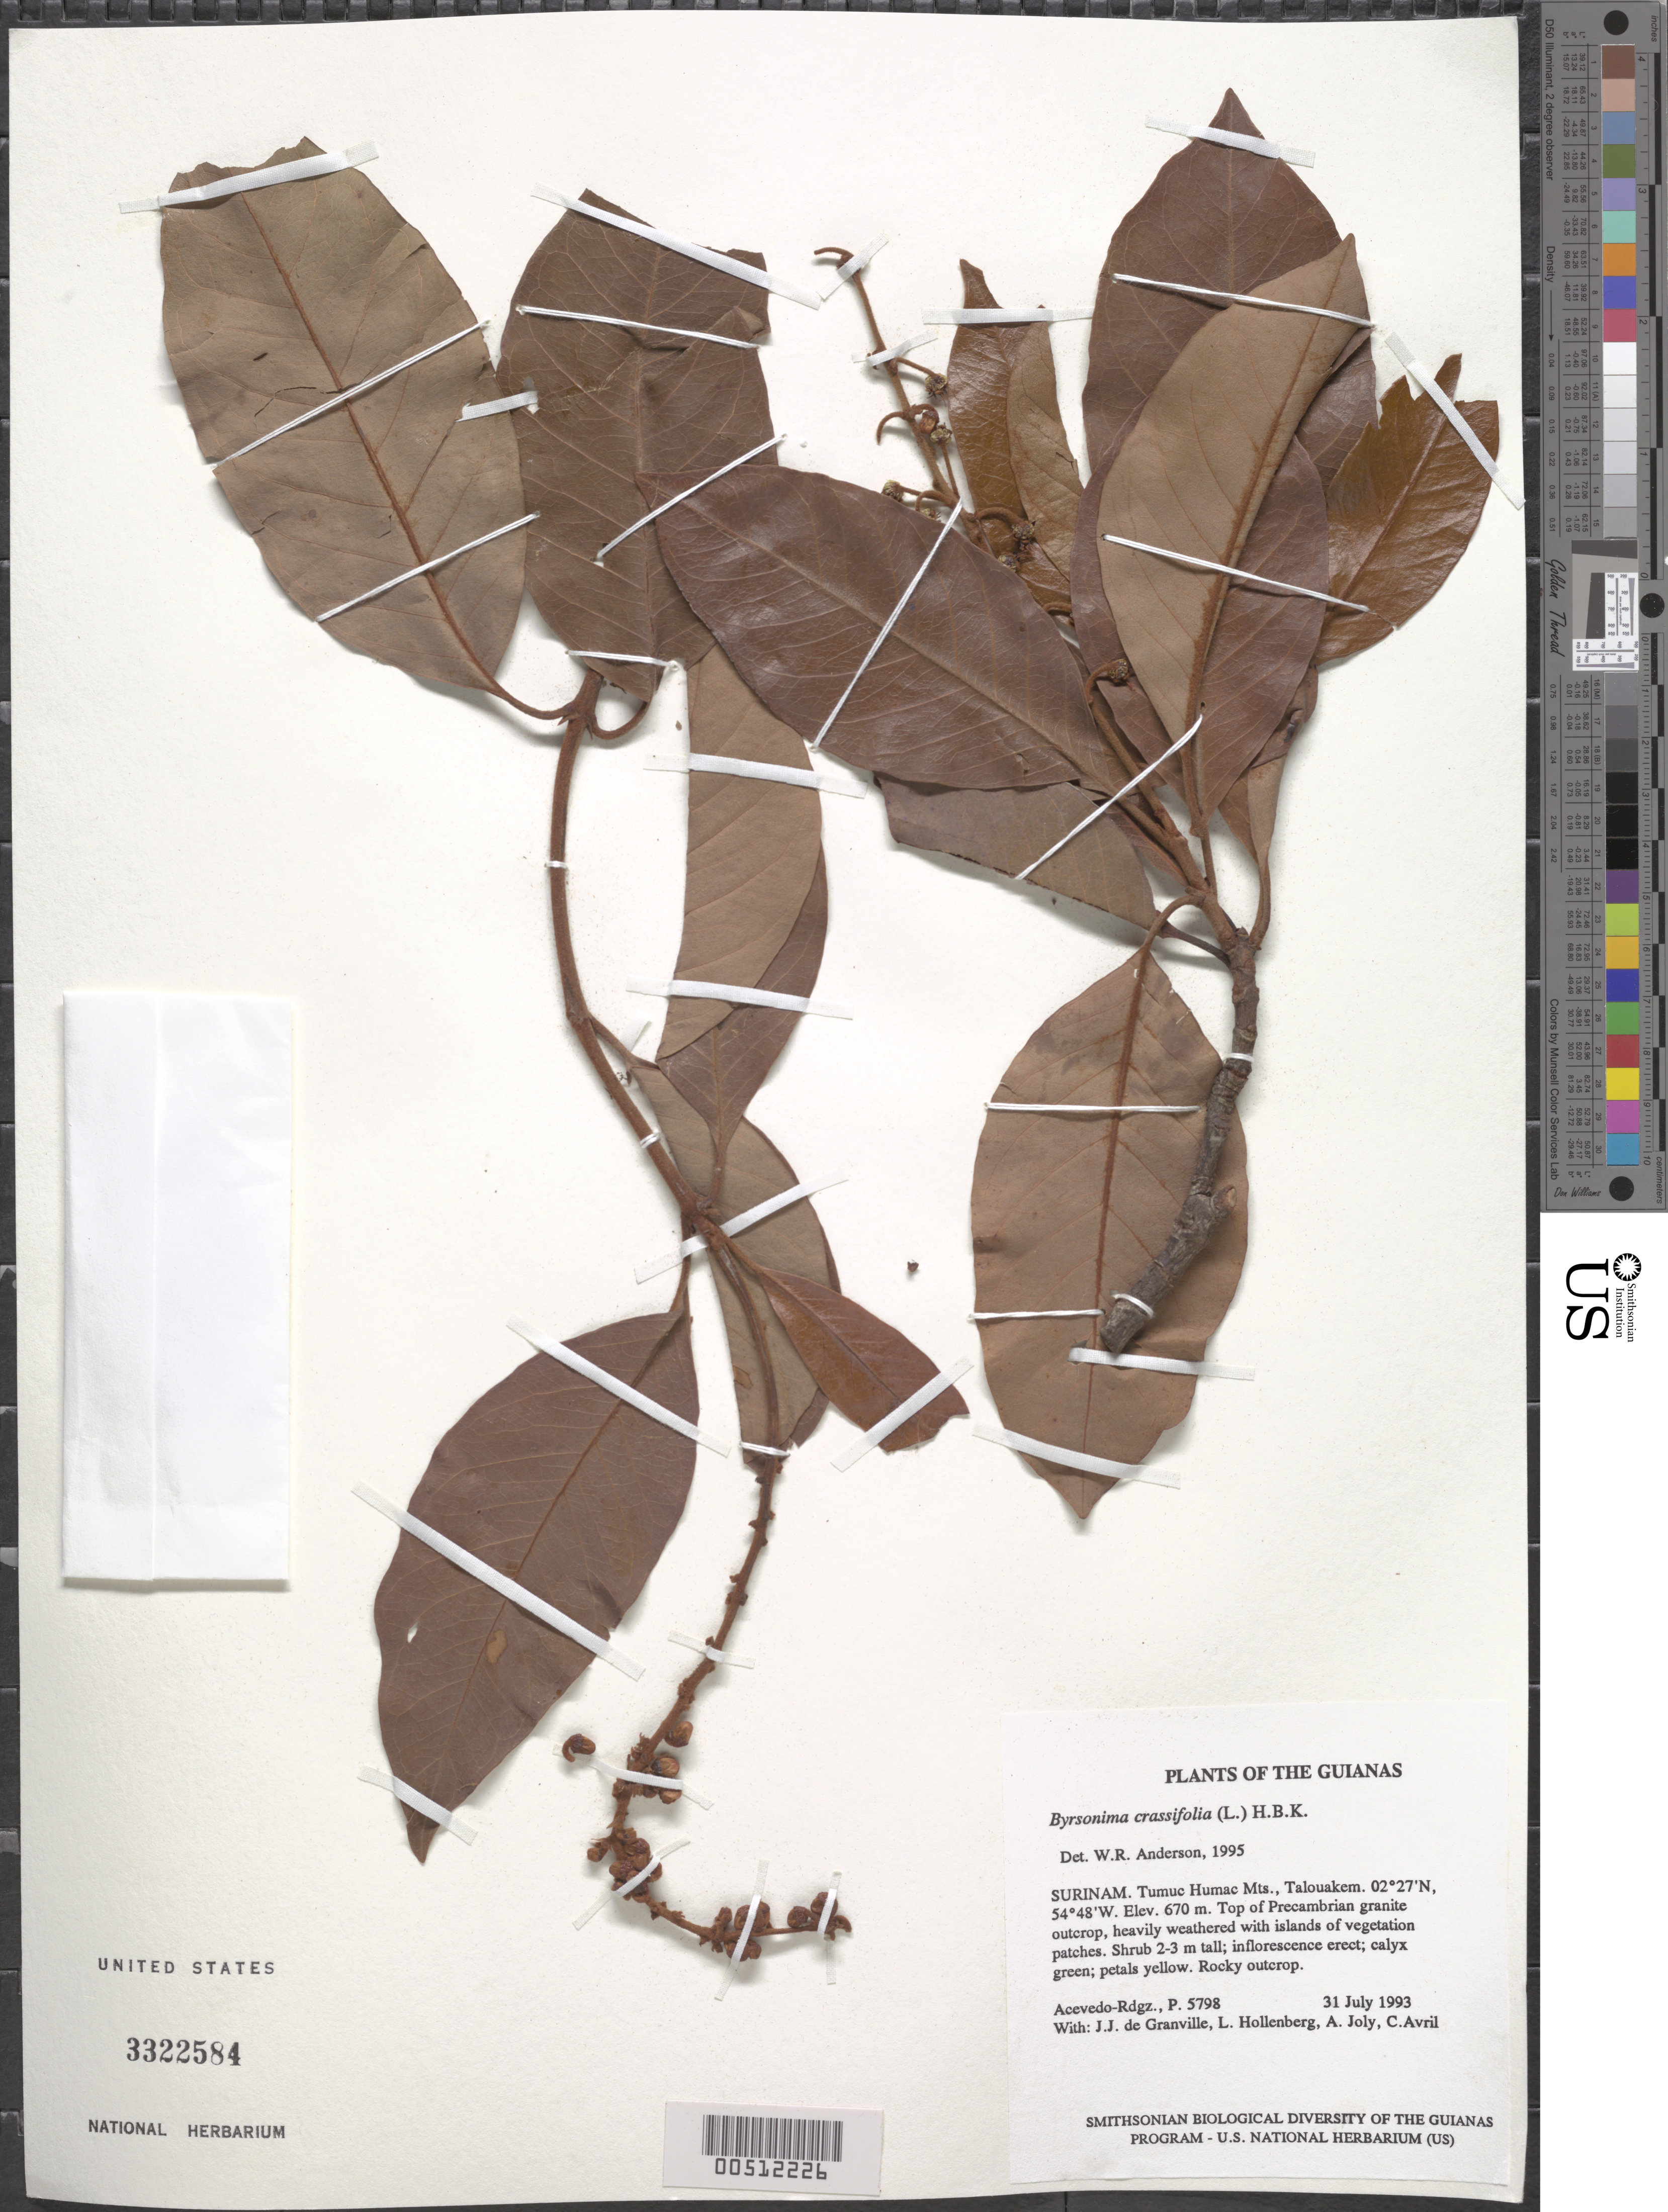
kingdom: Plantae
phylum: Tracheophyta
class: Magnoliopsida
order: Malpighiales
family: Malpighiaceae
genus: Byrsonima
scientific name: Byrsonima crassifolia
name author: (L.) Kunth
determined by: Anderson, W. R., (MICH), University of Michigan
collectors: P. Acevedo-Rodr., J.-J. de Granville, L. Hollenberg, A. Joly & C. Avril de Maria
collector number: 5798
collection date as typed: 31 Jul 1993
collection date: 1993-07-31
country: Suriname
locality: Tumuc Humac Mts., Talouakem.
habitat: On granite outcrop, heavily weathered with islands of vegetation patches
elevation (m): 670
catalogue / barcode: US 3322584